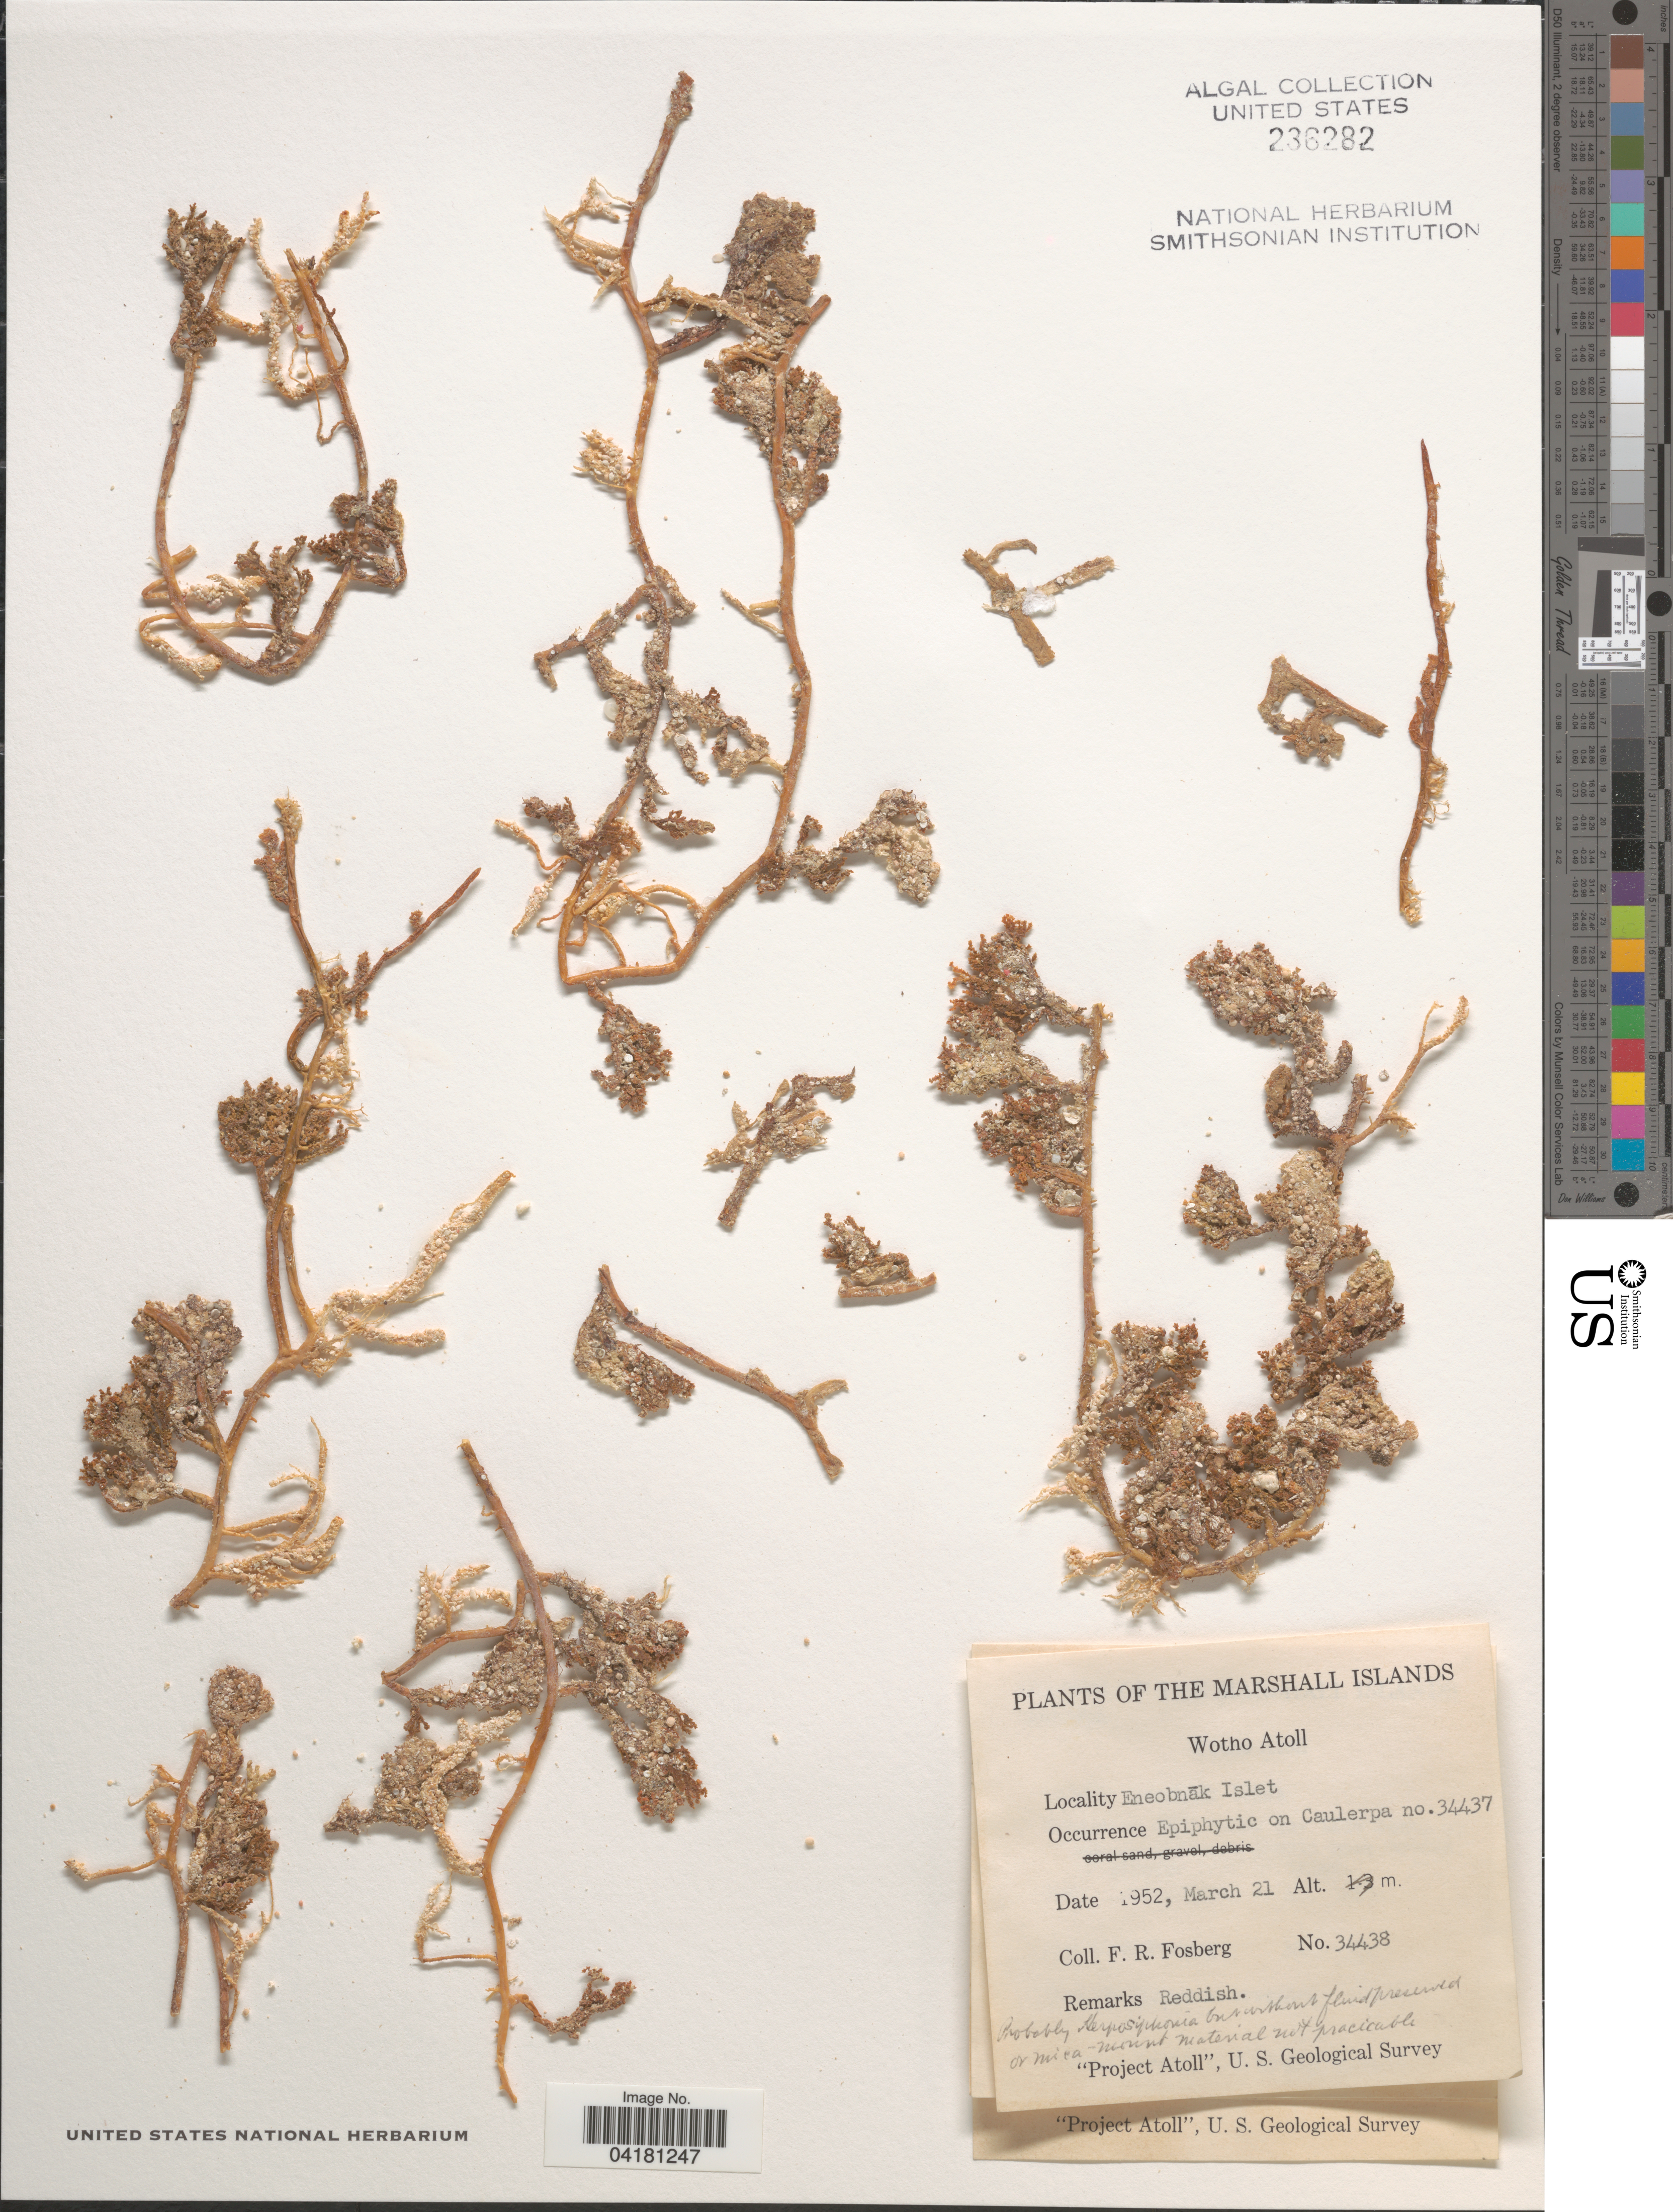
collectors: F. R. Fosberg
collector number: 34438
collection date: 1952-03-21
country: Marshall Islands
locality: Wotho Atoll. Eneobnāk Islet. "Project Atoll", U. S. Geological Survey.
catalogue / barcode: US 236282